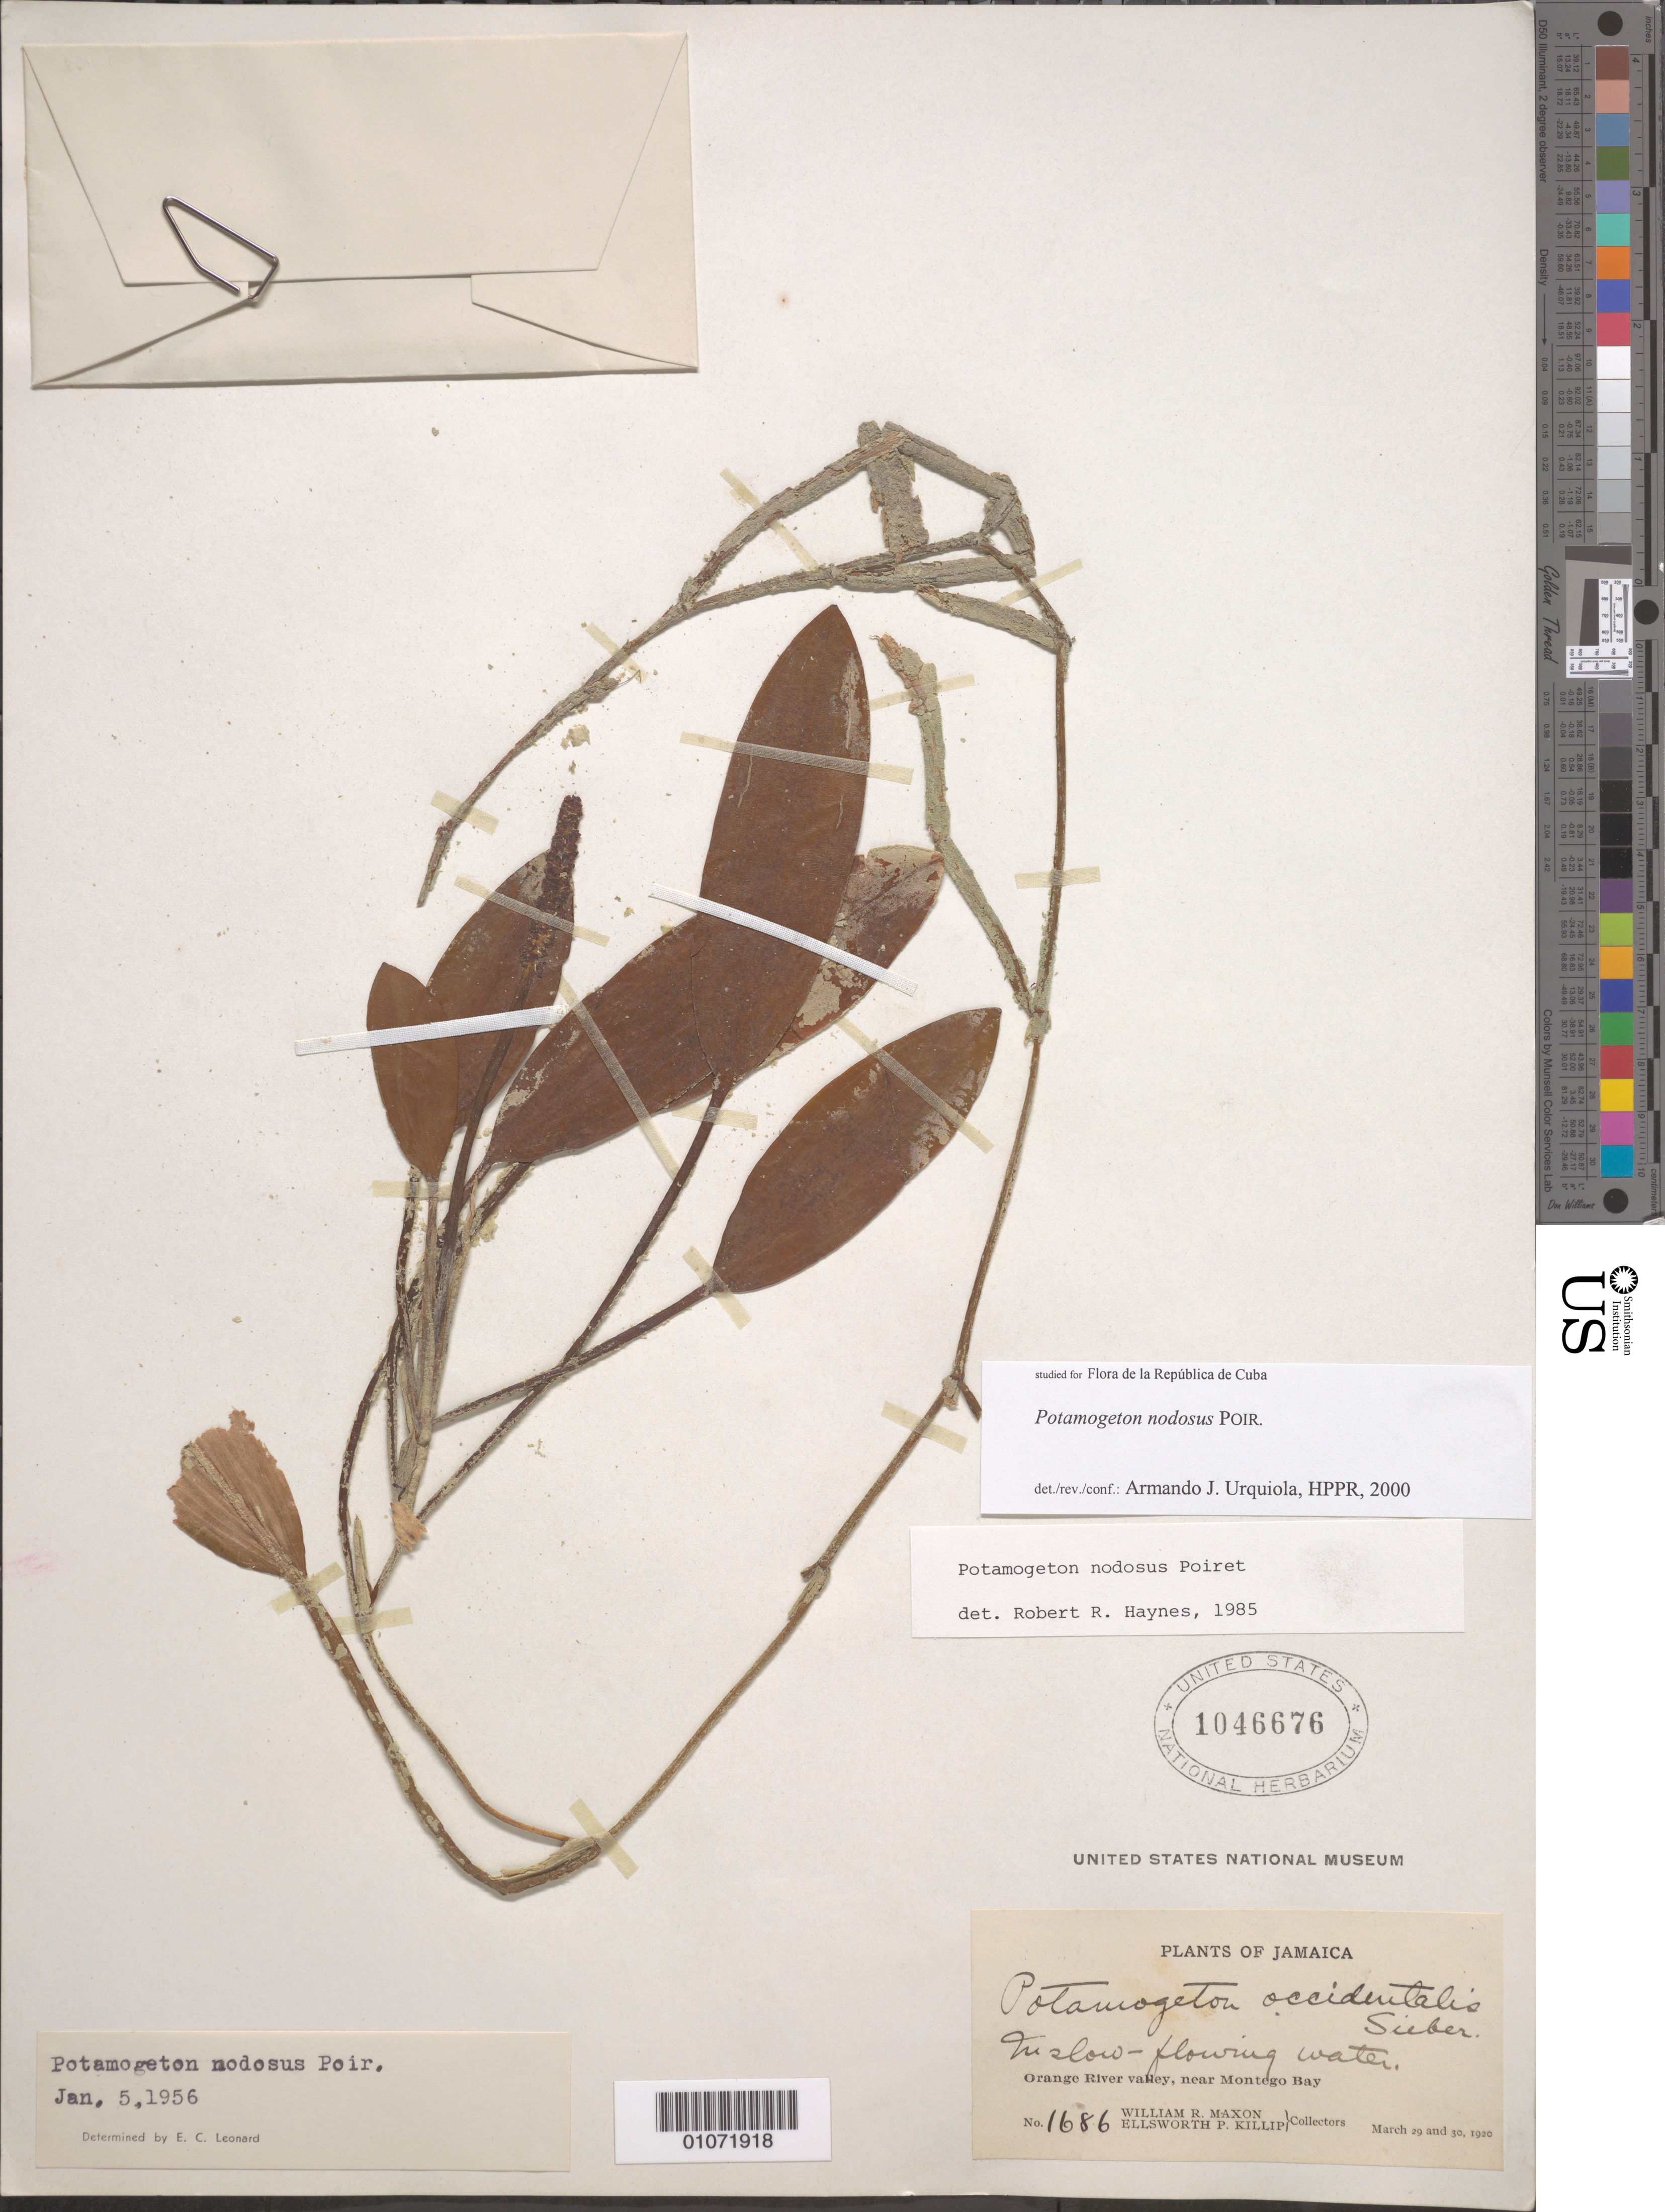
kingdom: Plantae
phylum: Tracheophyta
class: Liliopsida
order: Alismatales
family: Potamogetonaceae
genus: Potamogeton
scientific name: Potamogeton nodosus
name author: Poir.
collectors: W. R. Maxon & E. P. Killip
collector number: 1686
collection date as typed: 29 Mar 1920 to 30 Mar 1920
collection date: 1920-03-29/1920-03-30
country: Jamaica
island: Jamaica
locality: Shallow flowing water. Orange River Valley, near Montego Bay.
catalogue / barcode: US 1046676